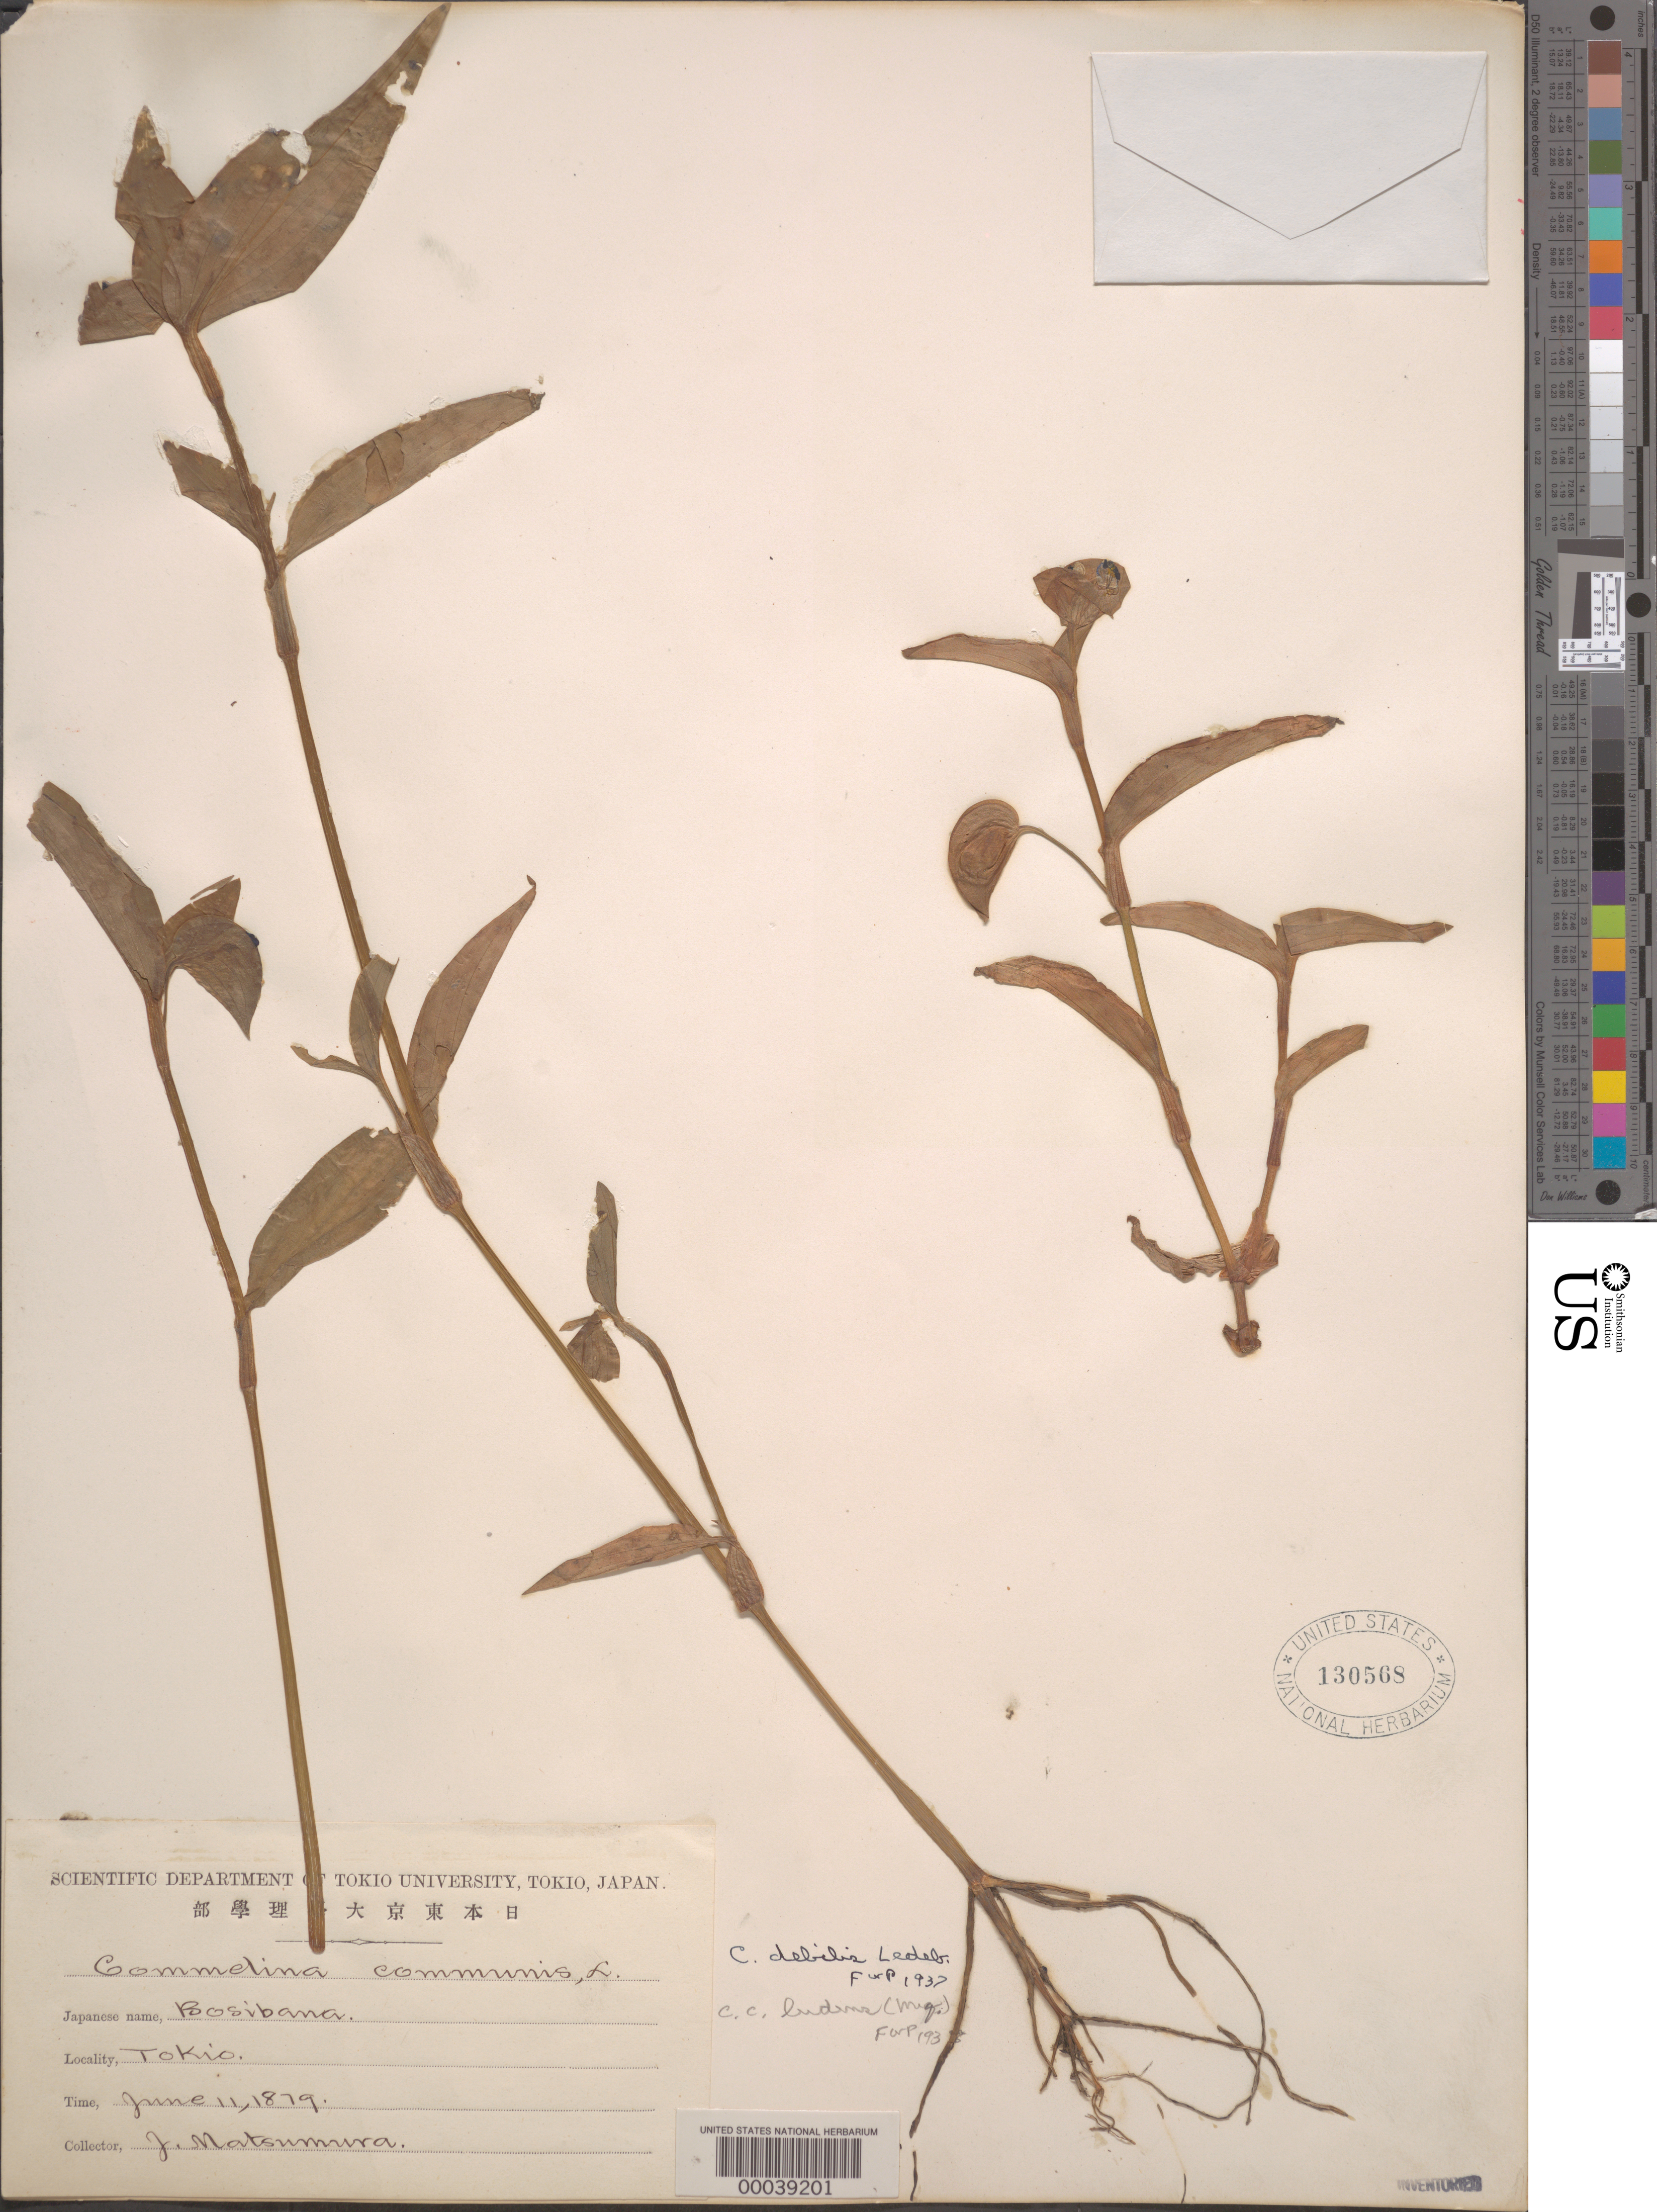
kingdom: Plantae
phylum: Tracheophyta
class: Liliopsida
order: Commelinales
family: Commelinaceae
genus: Commelina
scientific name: Commelina communis var. ludens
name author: (Miq.) C.B. Clarke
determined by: Pennell, F. W.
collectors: J. Matsumura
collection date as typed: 11 Jun 1879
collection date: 1879-06-11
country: Japan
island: Honshu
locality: Tokyo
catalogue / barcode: US 130568